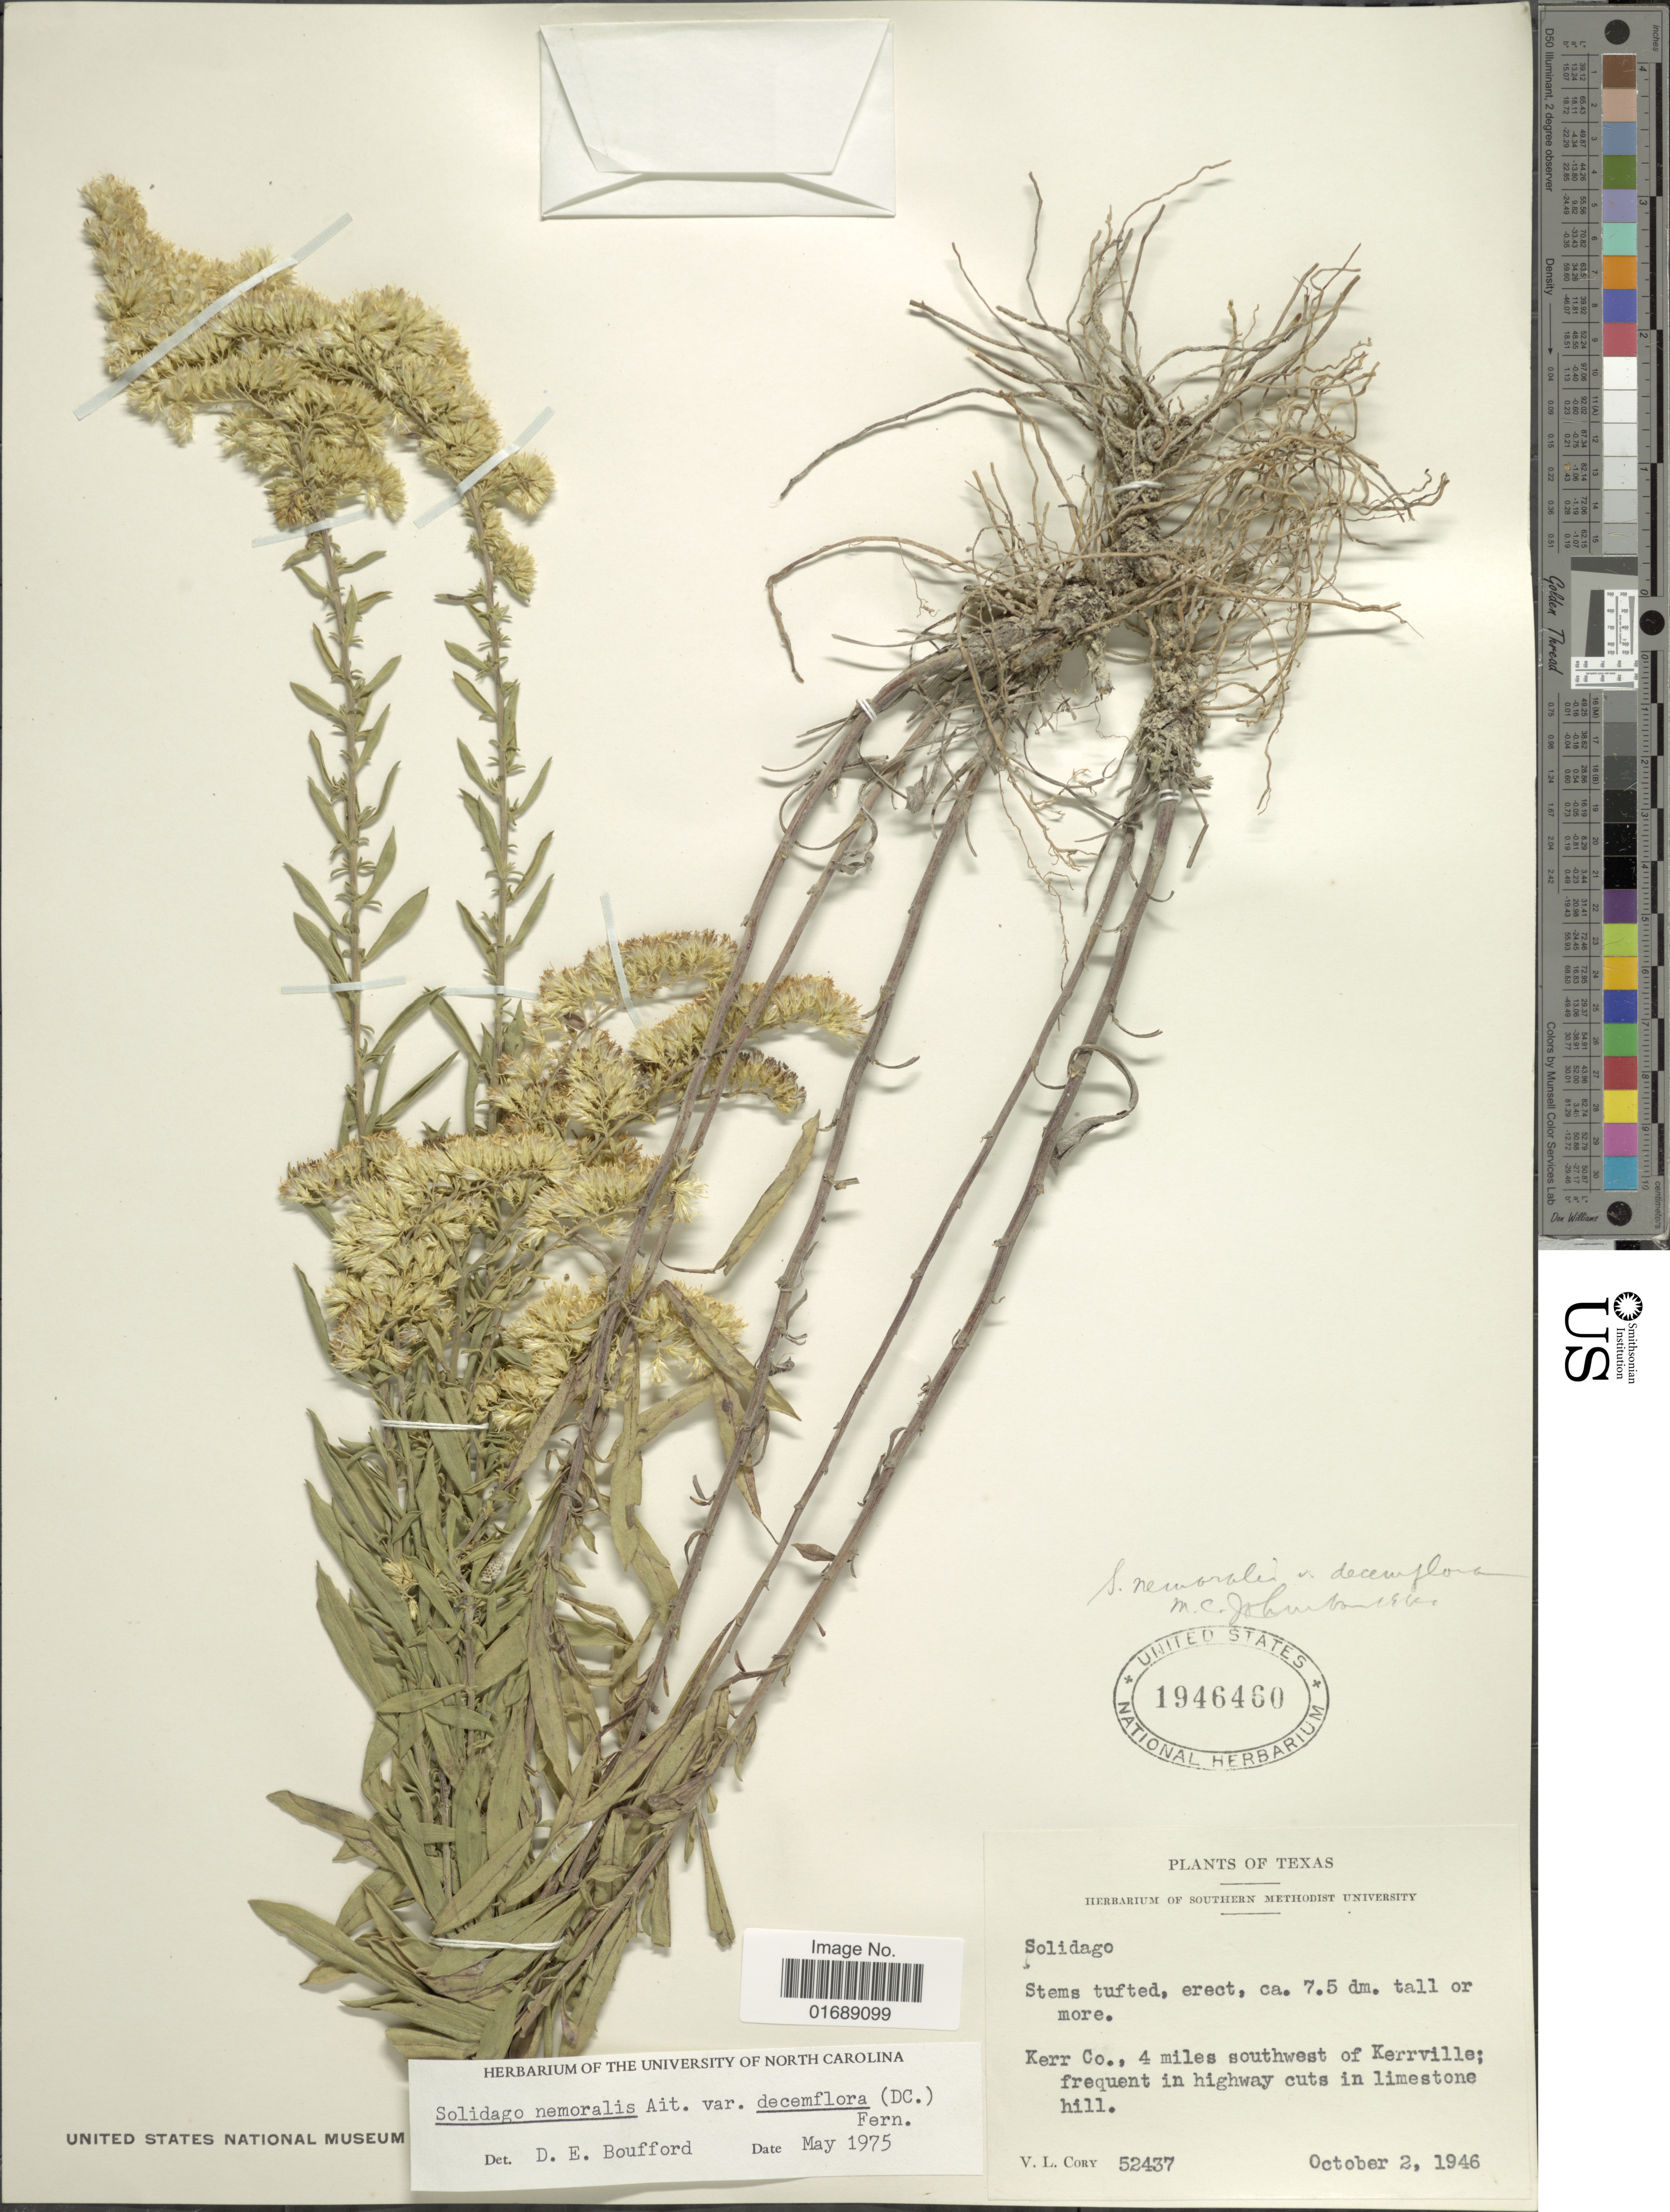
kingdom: Plantae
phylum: Tracheophyta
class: Magnoliopsida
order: Asterales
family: Asteraceae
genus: Solidago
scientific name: Solidago nemoralis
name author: Aiton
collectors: V. Cory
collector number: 52437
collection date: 1946-10-02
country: United States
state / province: Texas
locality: Kerr Co. 4 miles southwest of Kerrville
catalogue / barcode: US 1946460